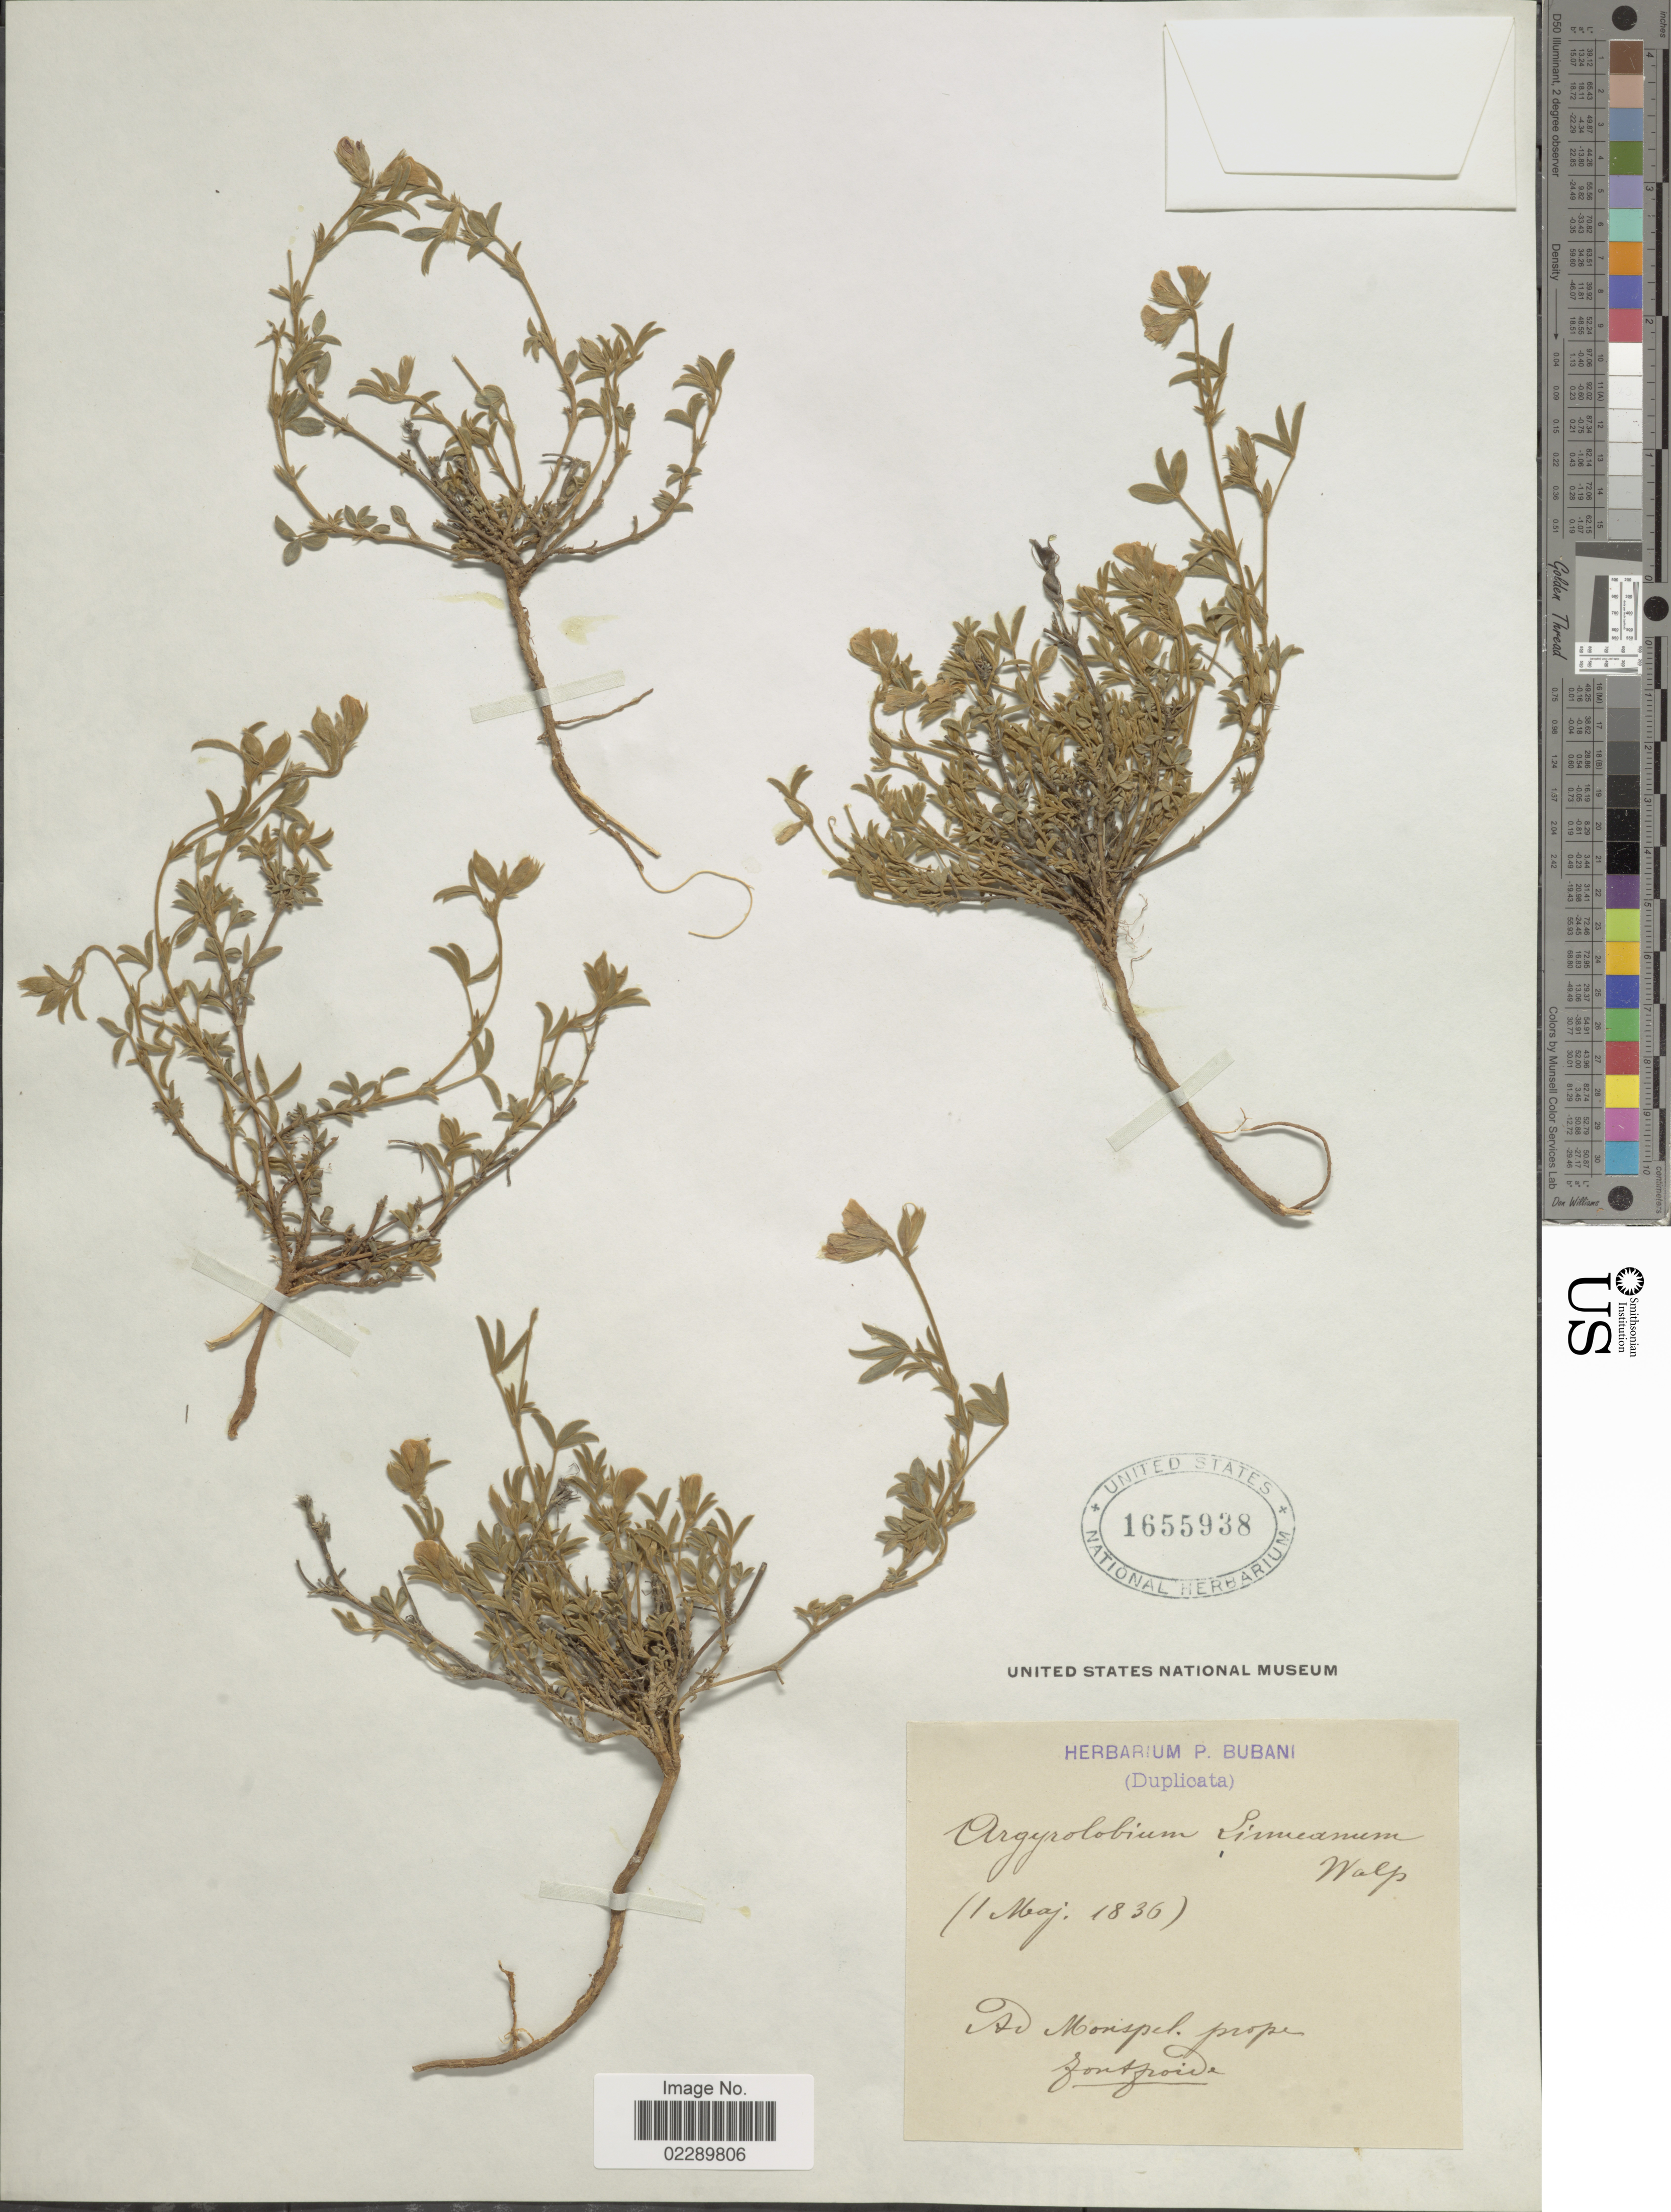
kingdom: Plantae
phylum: Tracheophyta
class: Magnoliopsida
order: Fabales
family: Fabaceae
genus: Argyrolobium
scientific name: Argyrolobium linnaeanum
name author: Walp.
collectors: ex herb. P. Bubani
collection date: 1836-05-01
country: France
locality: Ad Monspel. prope Fontfroide.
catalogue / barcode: US 1655938